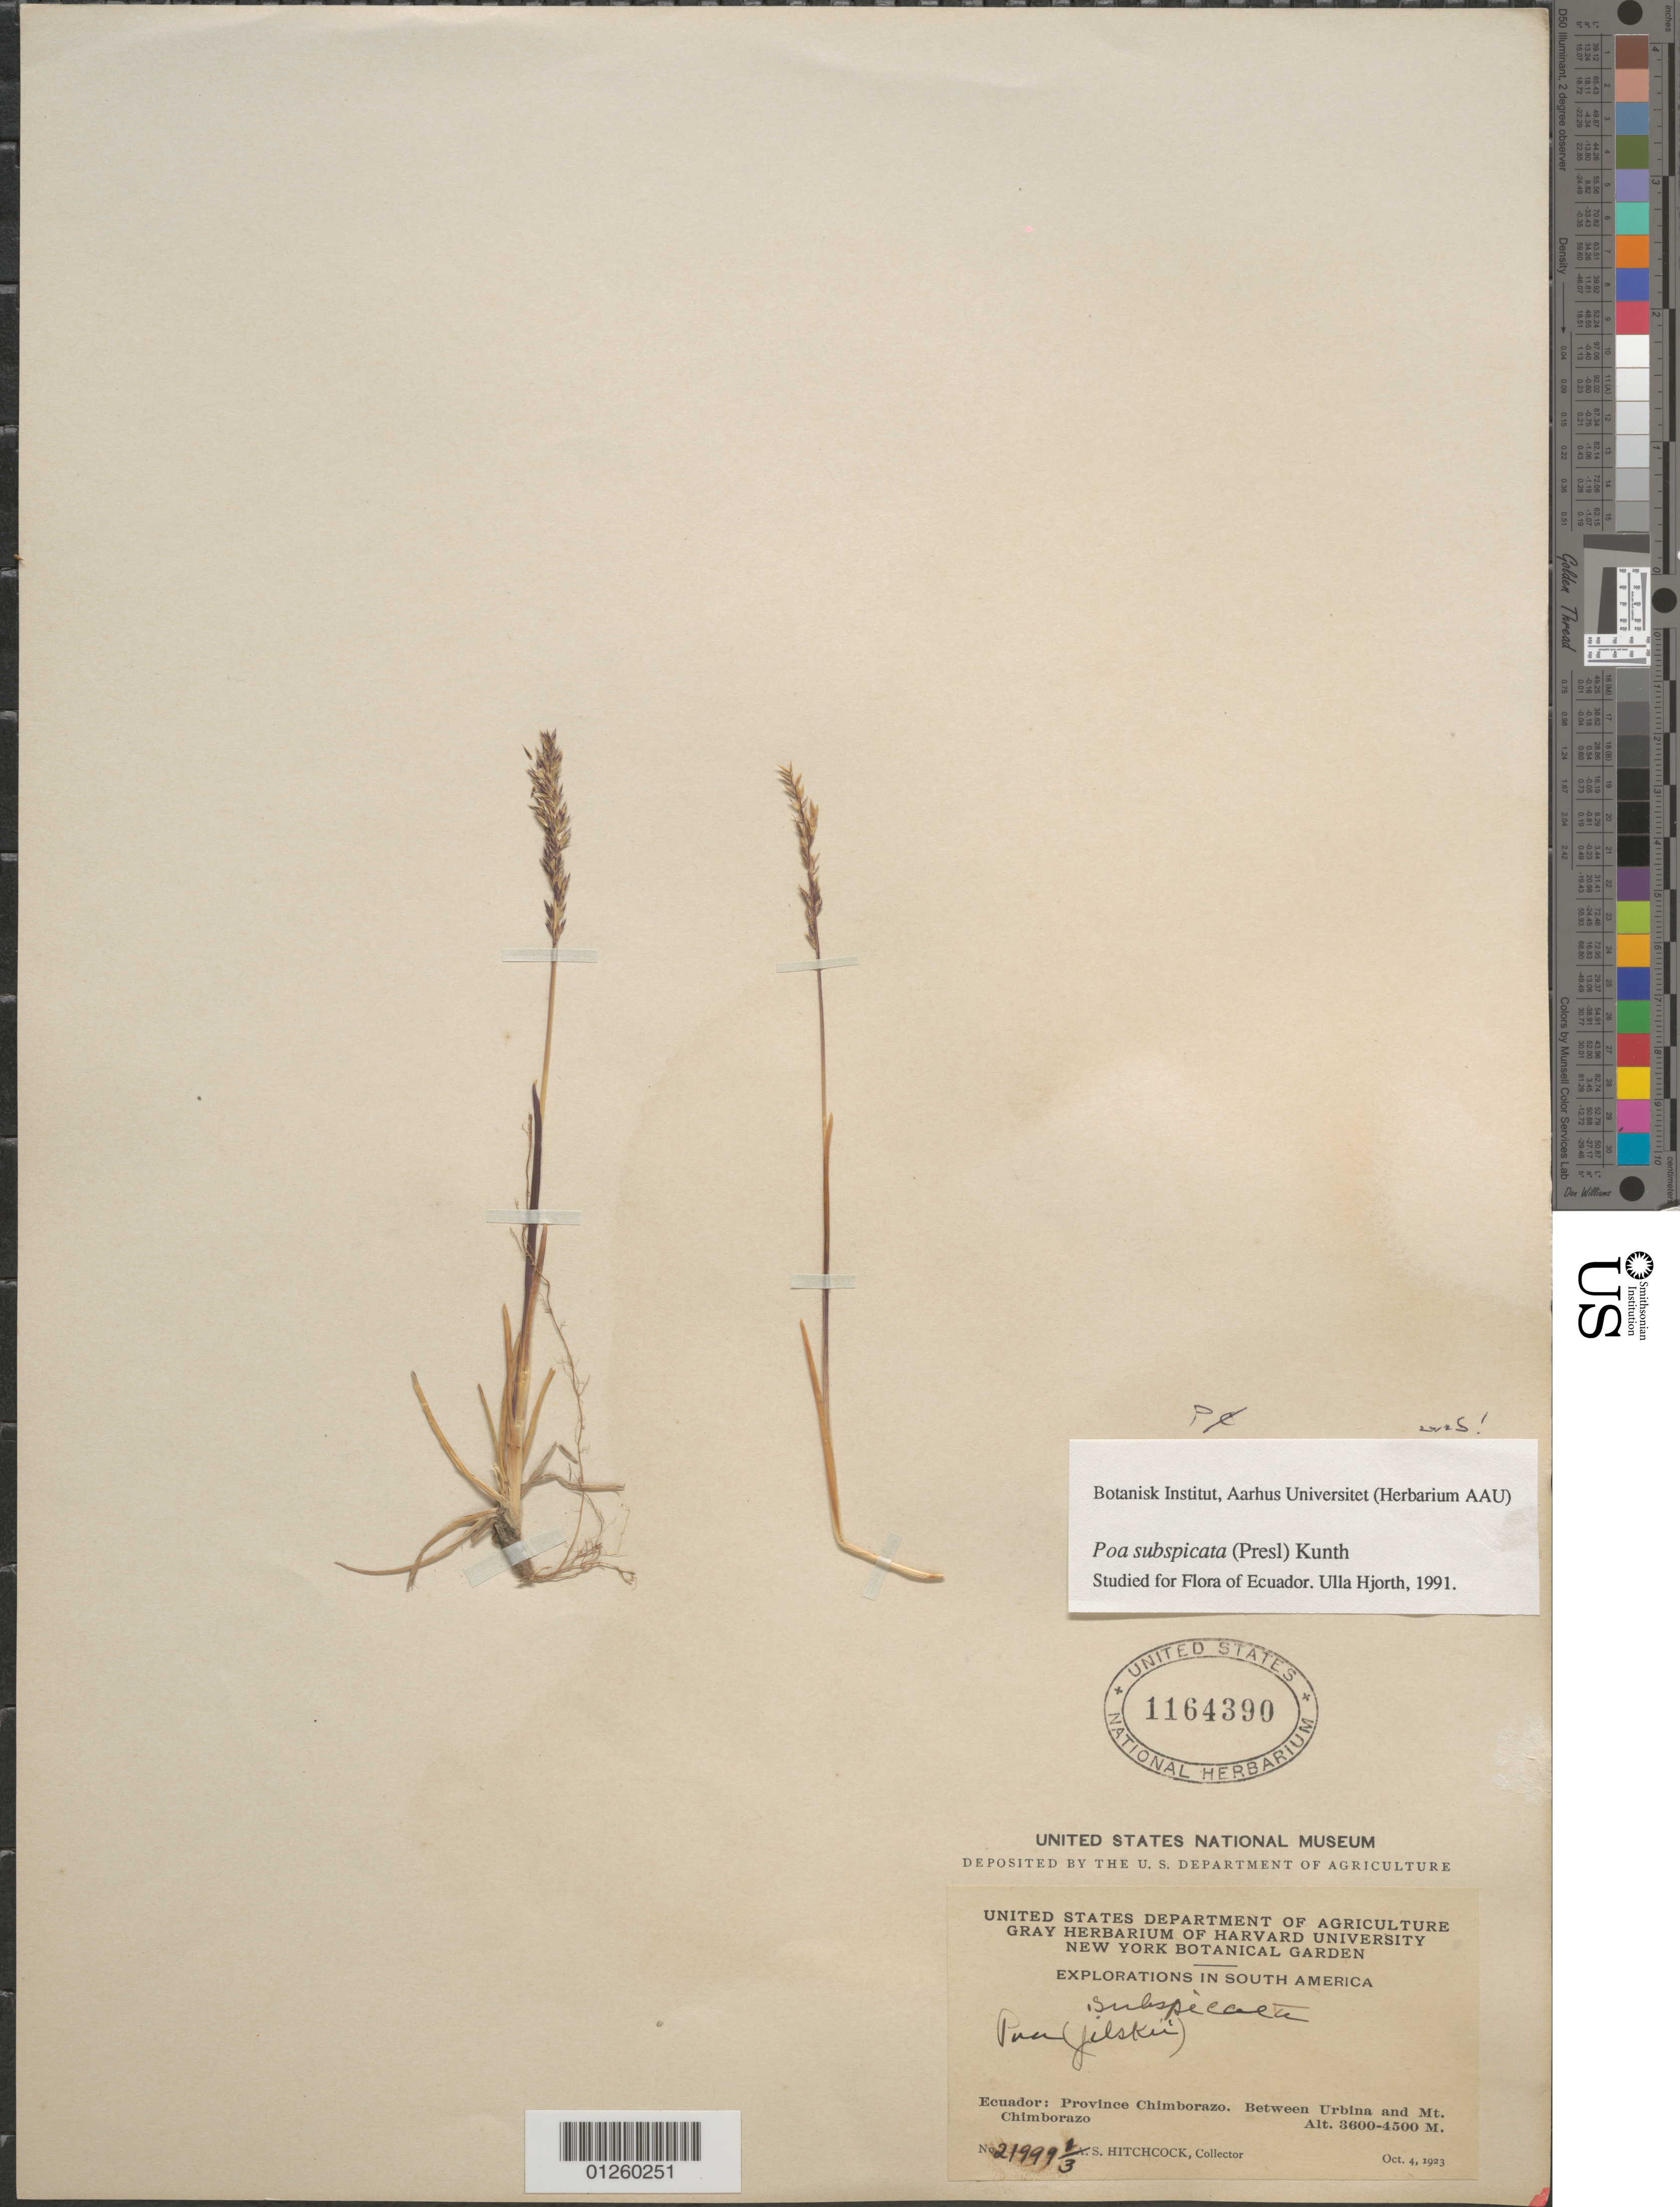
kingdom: Plantae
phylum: Tracheophyta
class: Liliopsida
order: Poales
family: Poaceae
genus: Poa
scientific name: Poa subspicata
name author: (J. Presl) Kunth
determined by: Soreng, Robert J., Research Associate (BOT), Smithsonian Institution - National Museum of Natural History (UNITED STATES)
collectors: A. S. Hitchcock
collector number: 21999 1/3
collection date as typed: Oct. 4, 1923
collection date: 1923-10-04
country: Ecuador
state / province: Chimborazo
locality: Between Urbina and Mt. Chimborazo.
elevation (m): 3600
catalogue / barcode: US 1164390